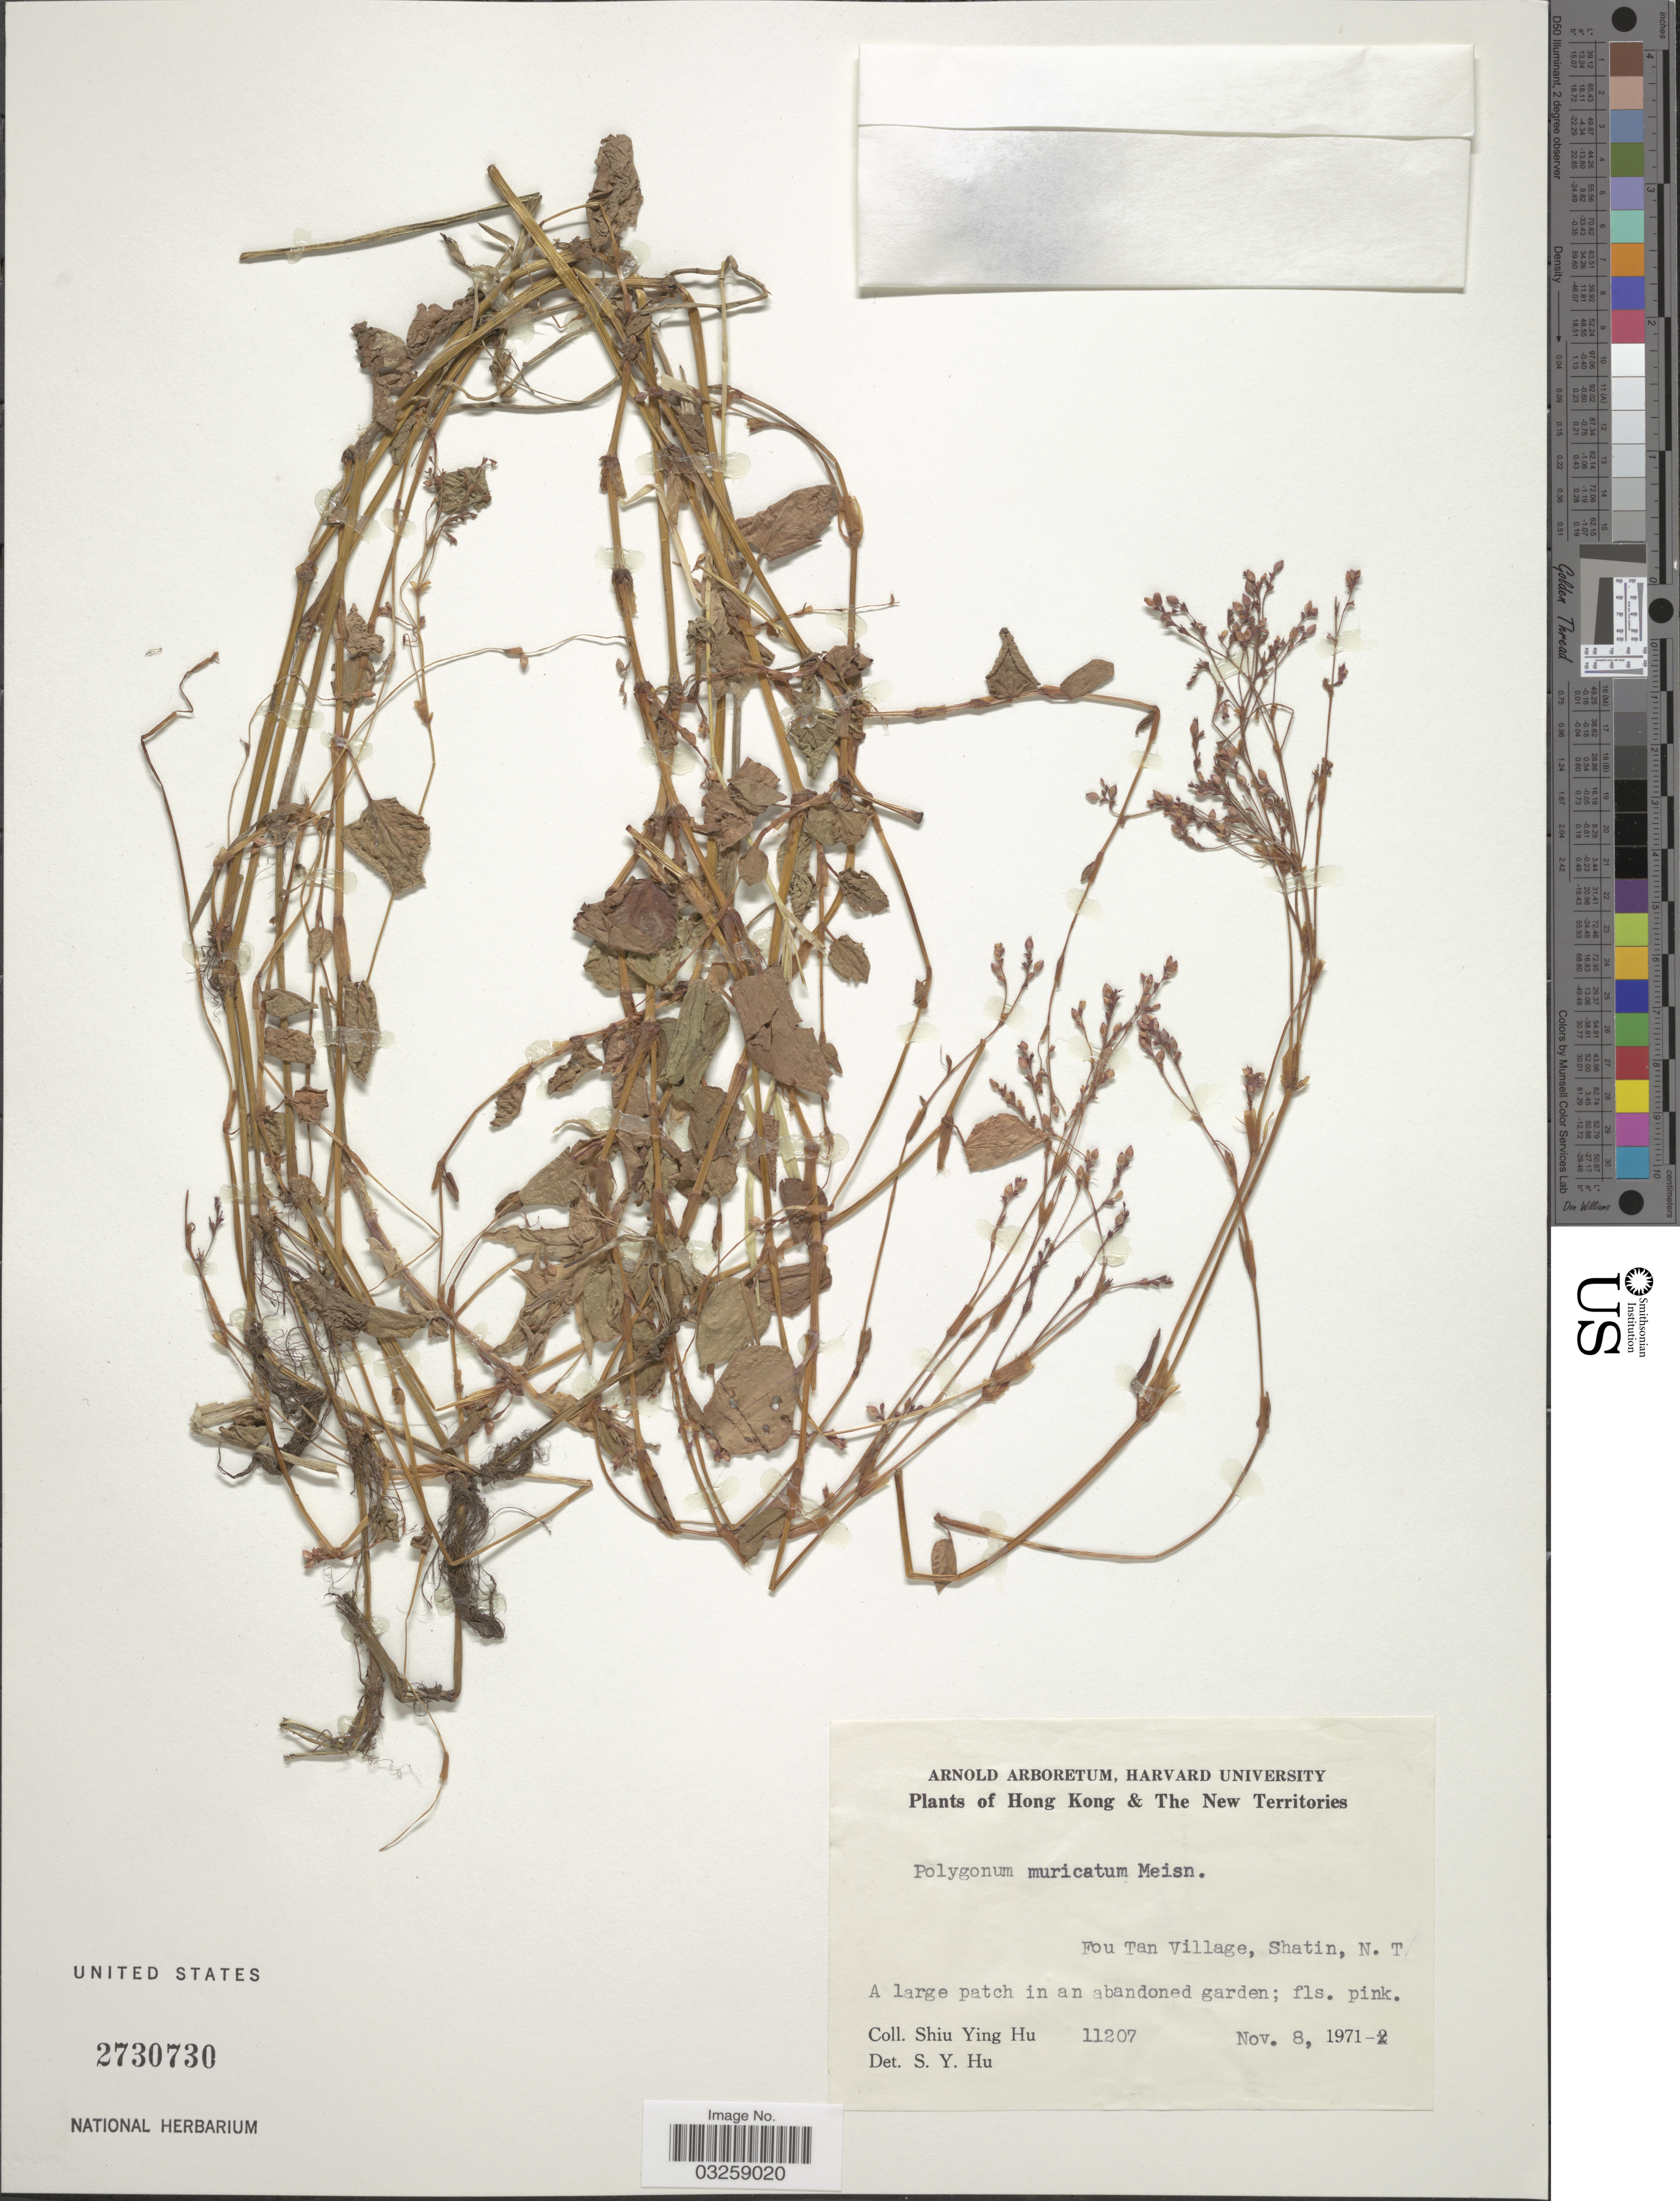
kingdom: Plantae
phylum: Tracheophyta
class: Magnoliopsida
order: Caryophyllales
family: Polygonaceae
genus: Polygonum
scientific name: Polygonum nepalense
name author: Meisn.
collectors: S. Y. Hu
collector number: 11207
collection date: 1971-11-08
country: China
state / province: Hong Kong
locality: Hong Kong & The New Territories. Fou Tan Village, Shatin, N.T.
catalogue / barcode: US 2730730